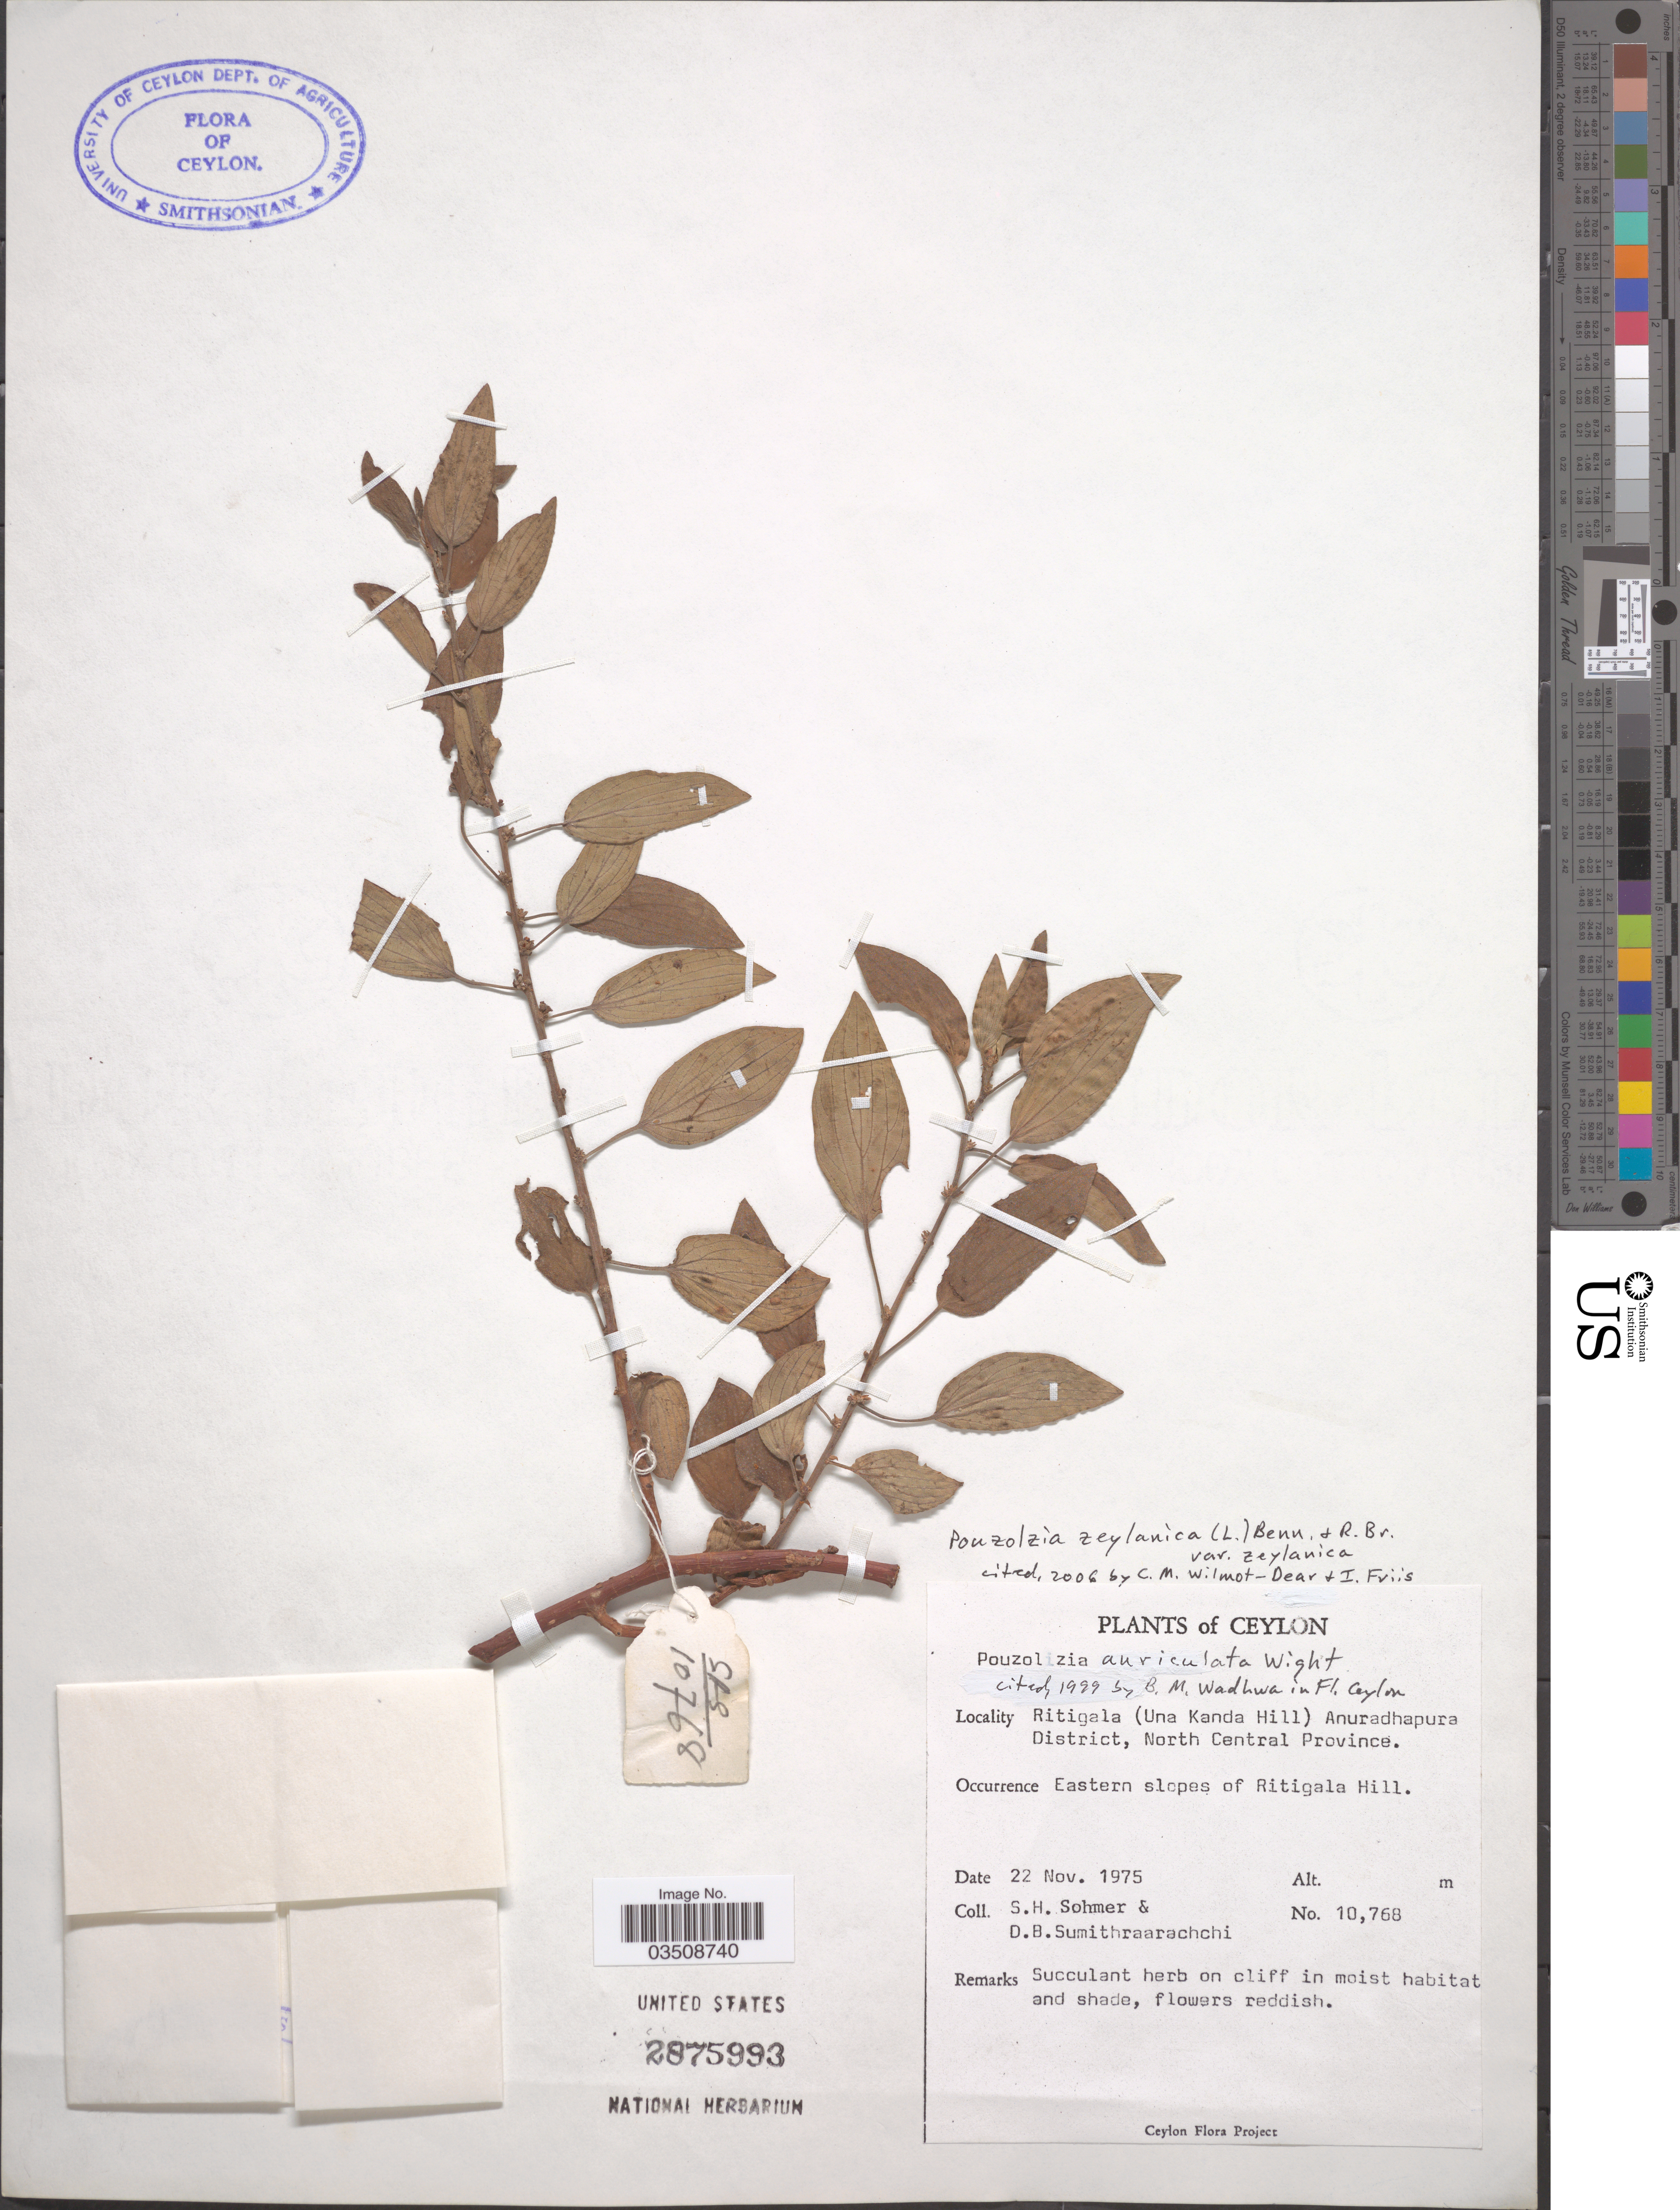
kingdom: Plantae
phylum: Tracheophyta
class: Magnoliopsida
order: Rosales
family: Urticaceae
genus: Pouzolzia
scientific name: Pouzolzia zeylanica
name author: (L.) Benn.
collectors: S. H. Sohmer & D. B. Sumithraarachchi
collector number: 10768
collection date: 1975-11-22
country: Sri Lanka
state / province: North Central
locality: Ceylon. Ritigala (Una Kanda Hill) Anuradhapura District. Eastern slopes of Ritigala Hill.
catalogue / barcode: US 2875993